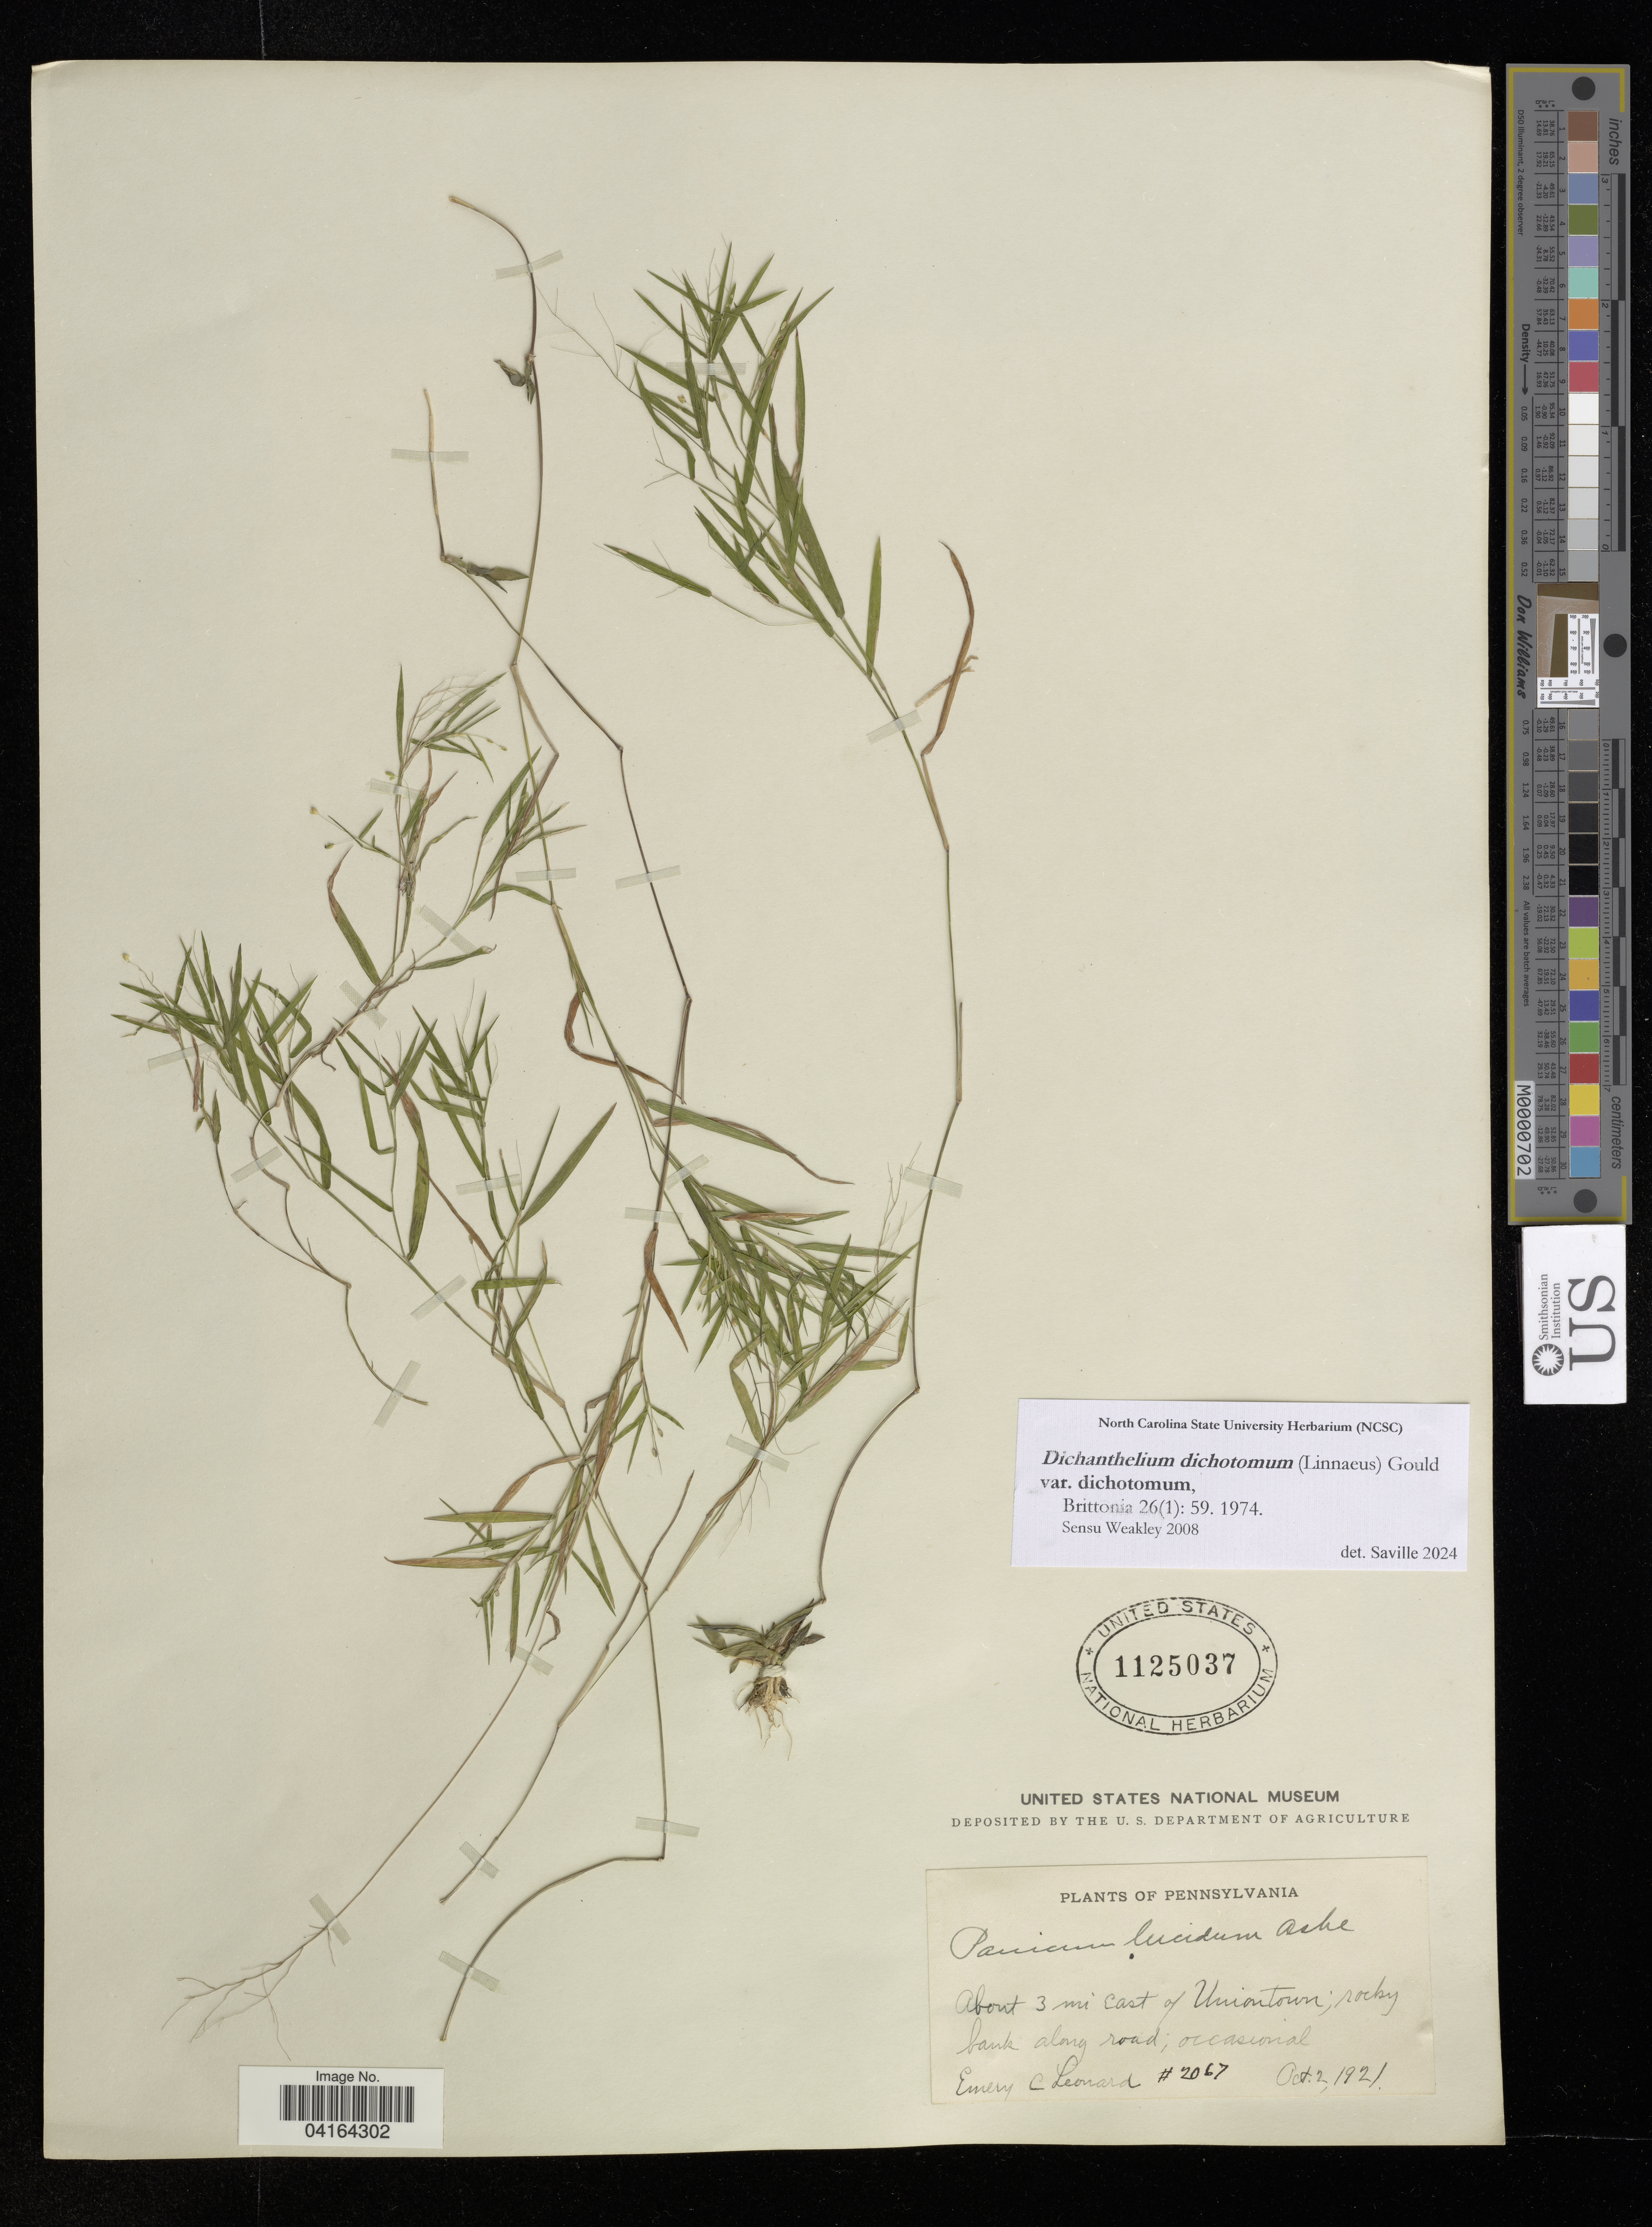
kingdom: Plantae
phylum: Tracheophyta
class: Liliopsida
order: Poales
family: Poaceae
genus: Dichanthelium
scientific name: Dichanthelium dichotomum var. dichotomum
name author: (L.) Gould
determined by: Saville, A. C., (NCSC), North Carolina State University (UNITED STATES)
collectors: E. C. Leonard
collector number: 2067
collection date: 1921-10-02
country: United States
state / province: Pennsylvania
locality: About 3 mi East of Uniontown.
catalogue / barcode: US 1125037